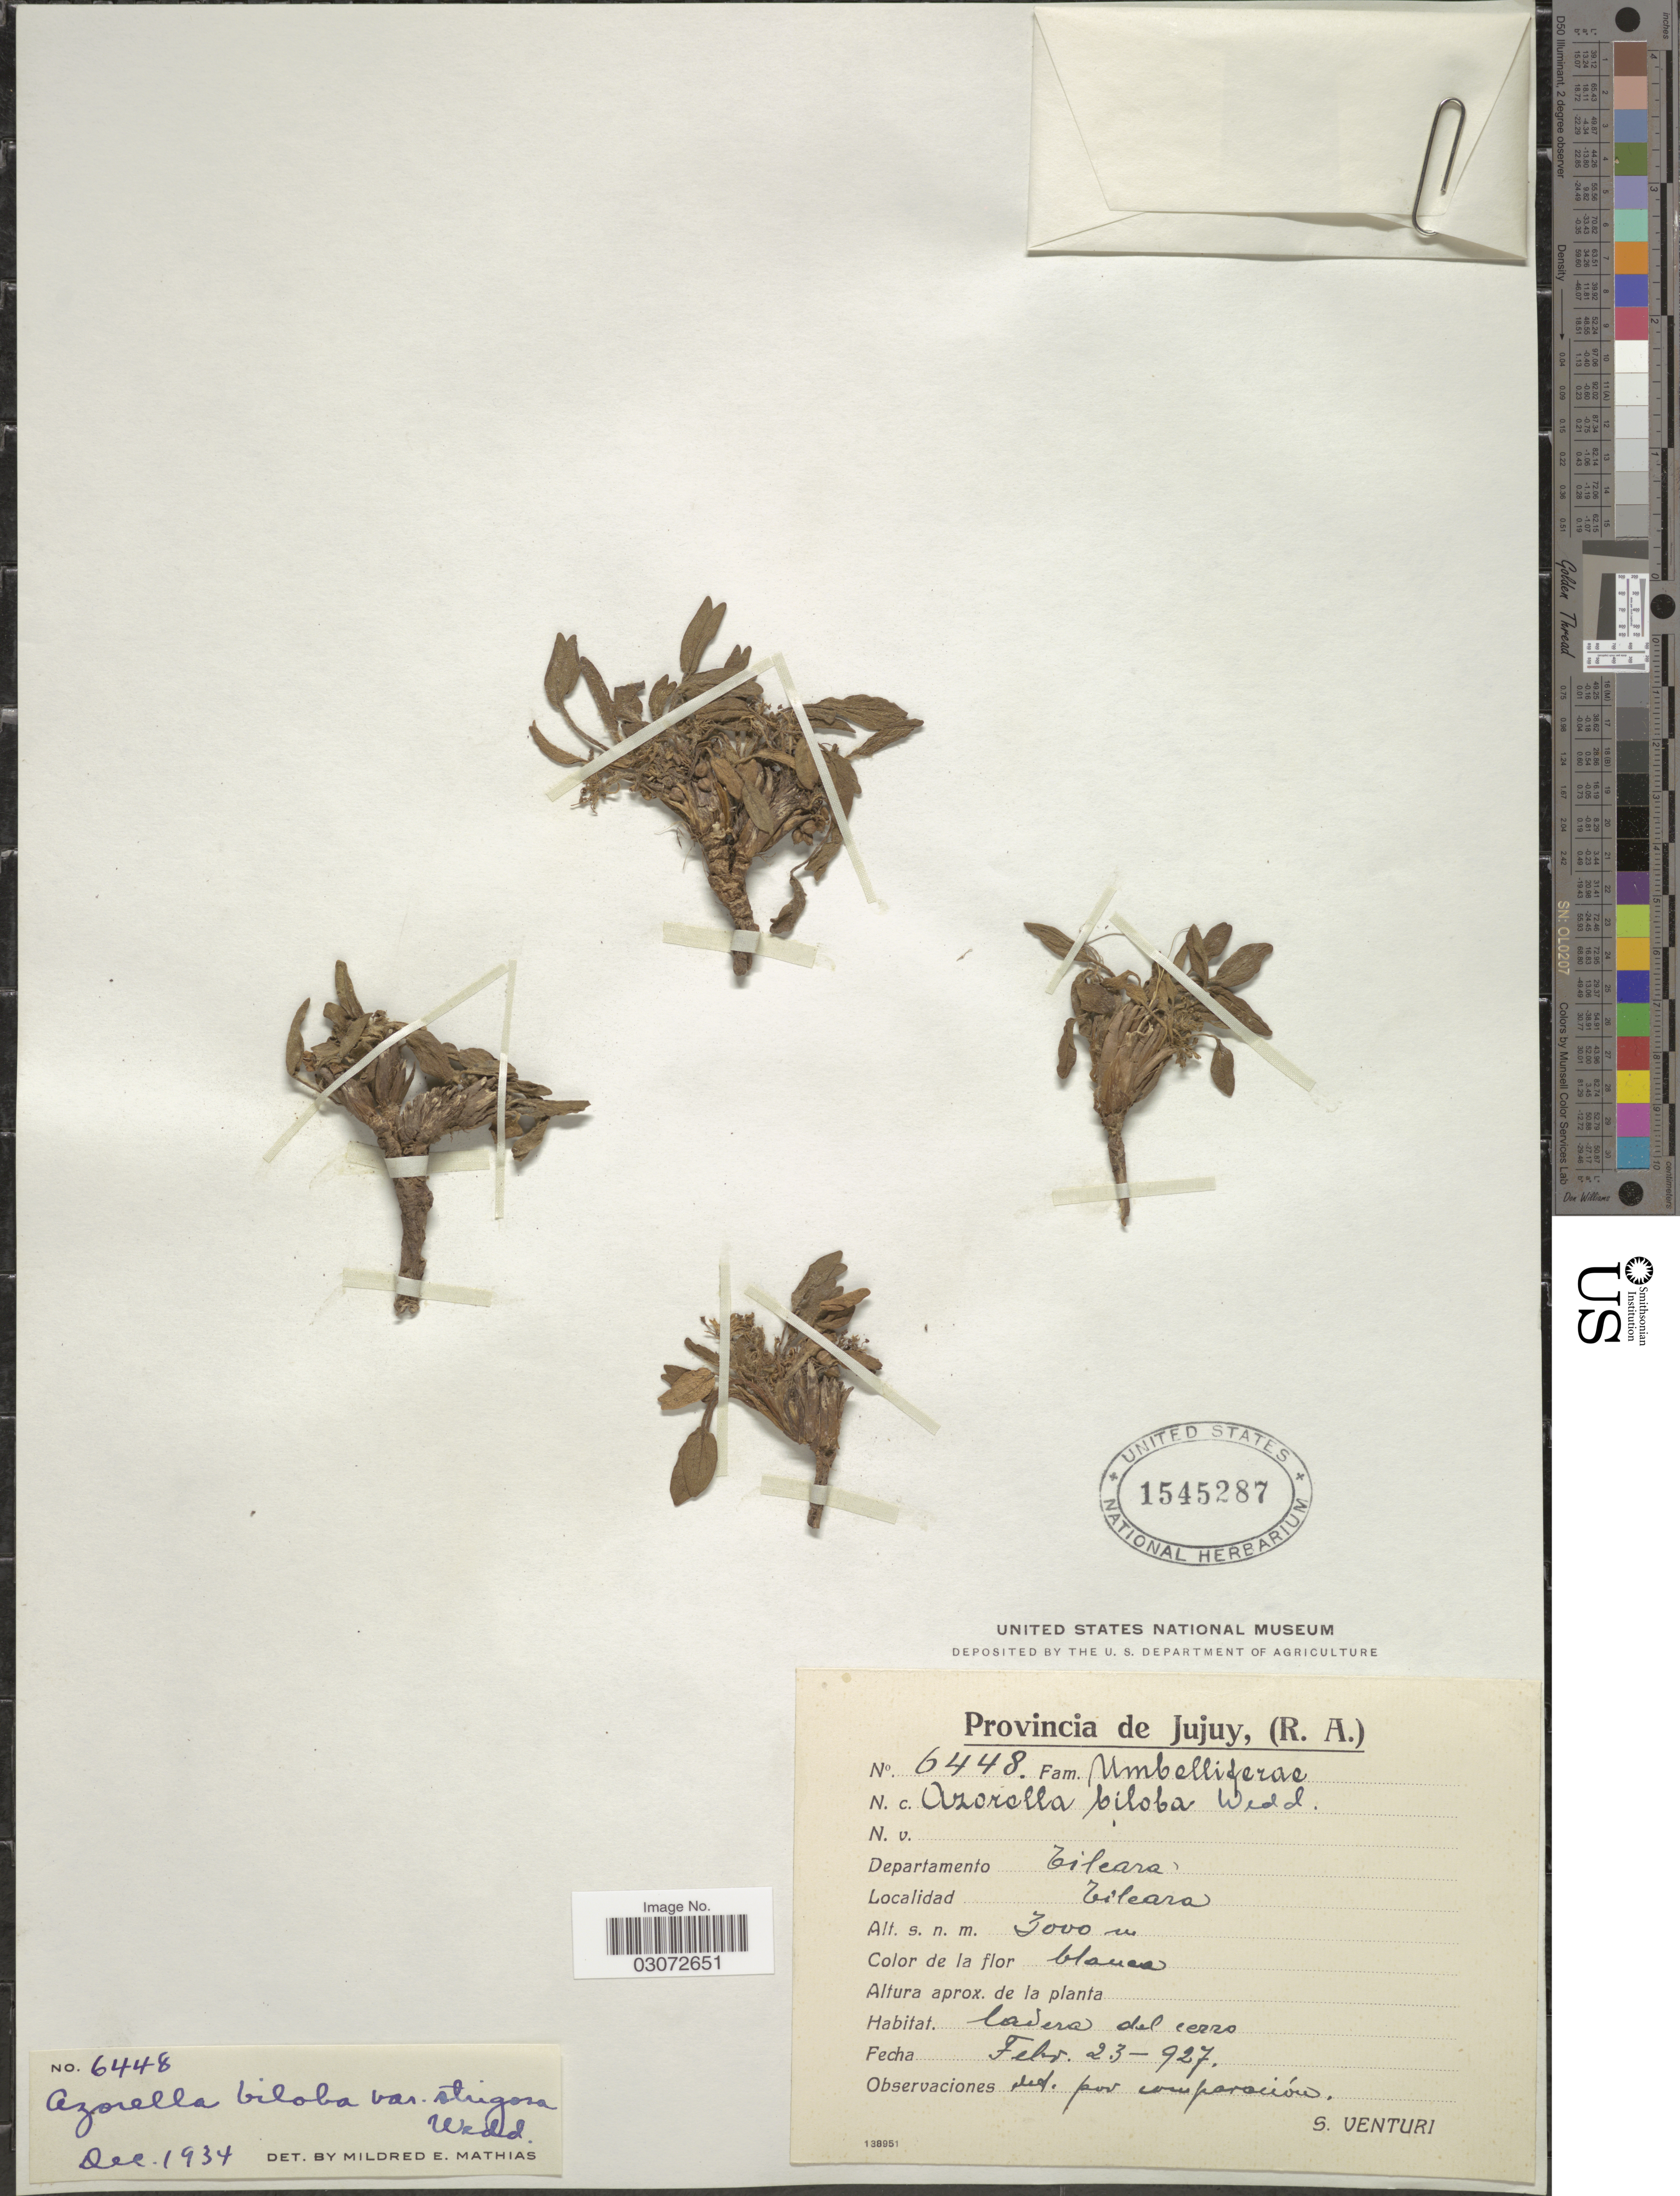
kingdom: Plantae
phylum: Tracheophyta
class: Magnoliopsida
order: Apiales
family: Apiaceae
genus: Azorella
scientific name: Azorella biloba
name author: (Schltdl.) Wedd.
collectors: S. Venturi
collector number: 6448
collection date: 1927-02-23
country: Argentina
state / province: Jujuy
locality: Departamento Tileara. Tileara.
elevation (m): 3000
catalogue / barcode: US 1545287